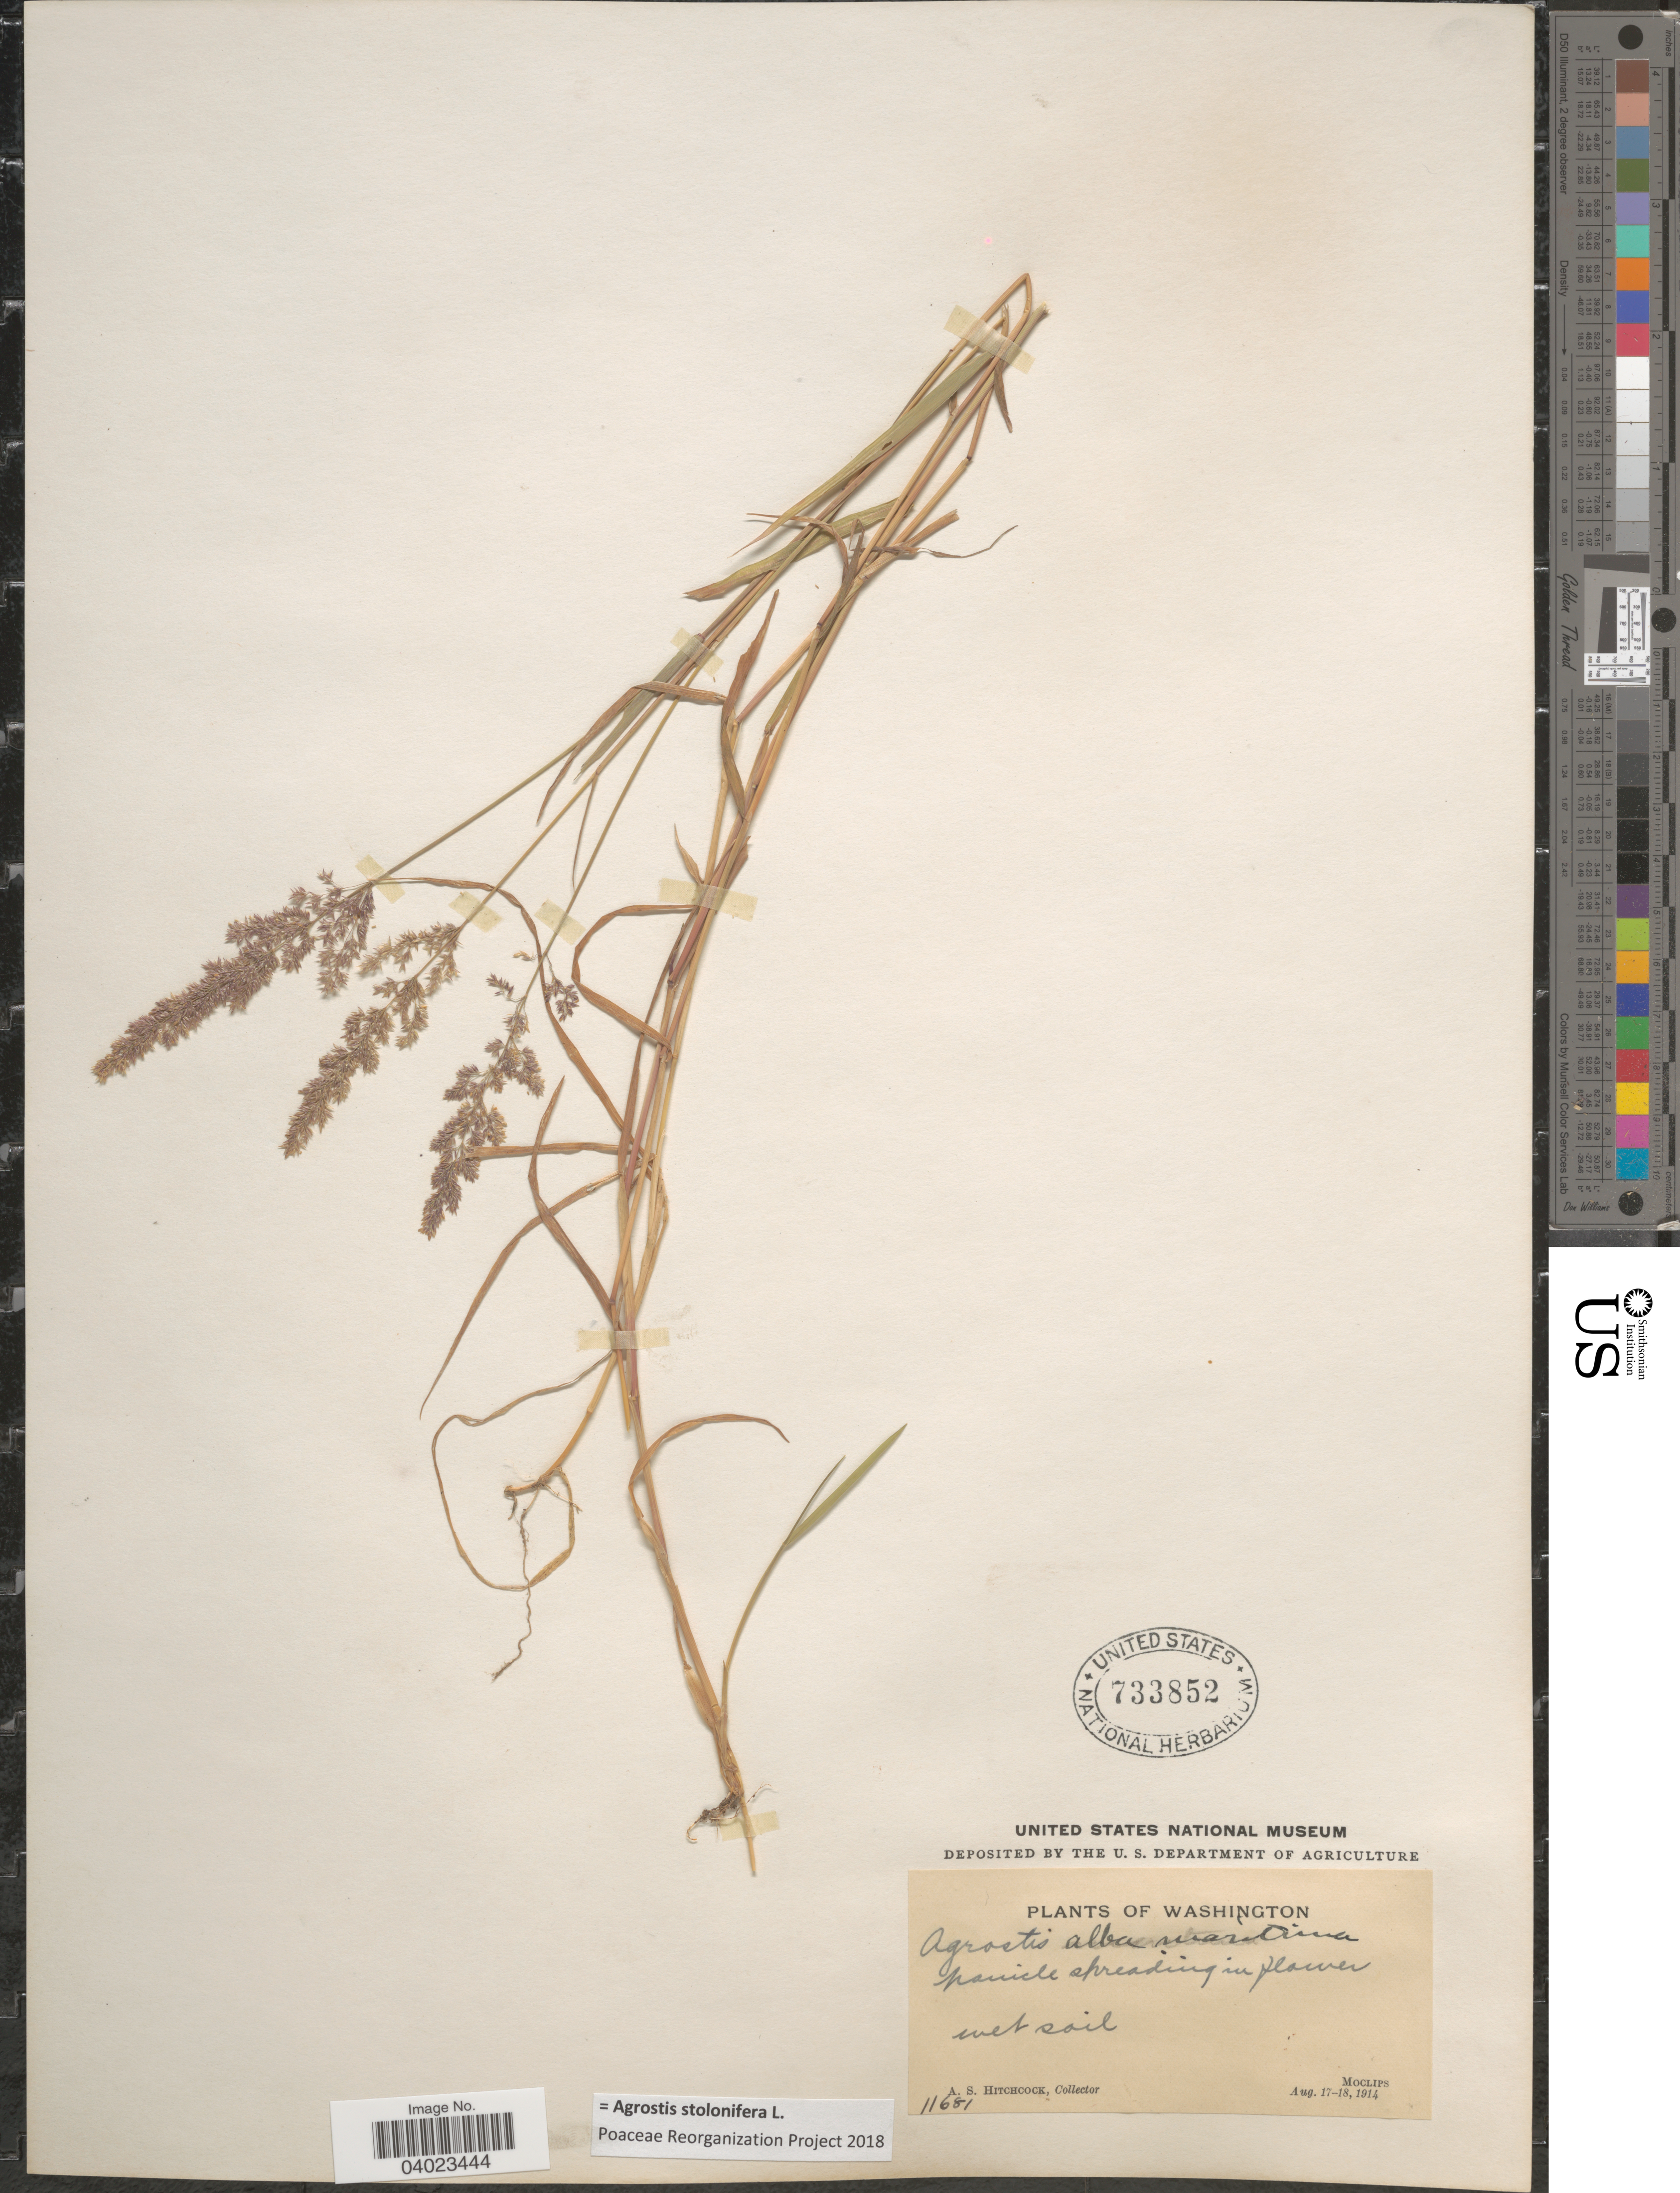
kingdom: Plantae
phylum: Tracheophyta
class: Liliopsida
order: Poales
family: Poaceae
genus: Agrostis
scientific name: Agrostis stolonifera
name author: L.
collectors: A. S. Hitchcock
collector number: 11681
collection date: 1914-08-17/1914-08-18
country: United States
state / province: Washington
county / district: Grays Harbor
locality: Moclips.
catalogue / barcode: US 733852